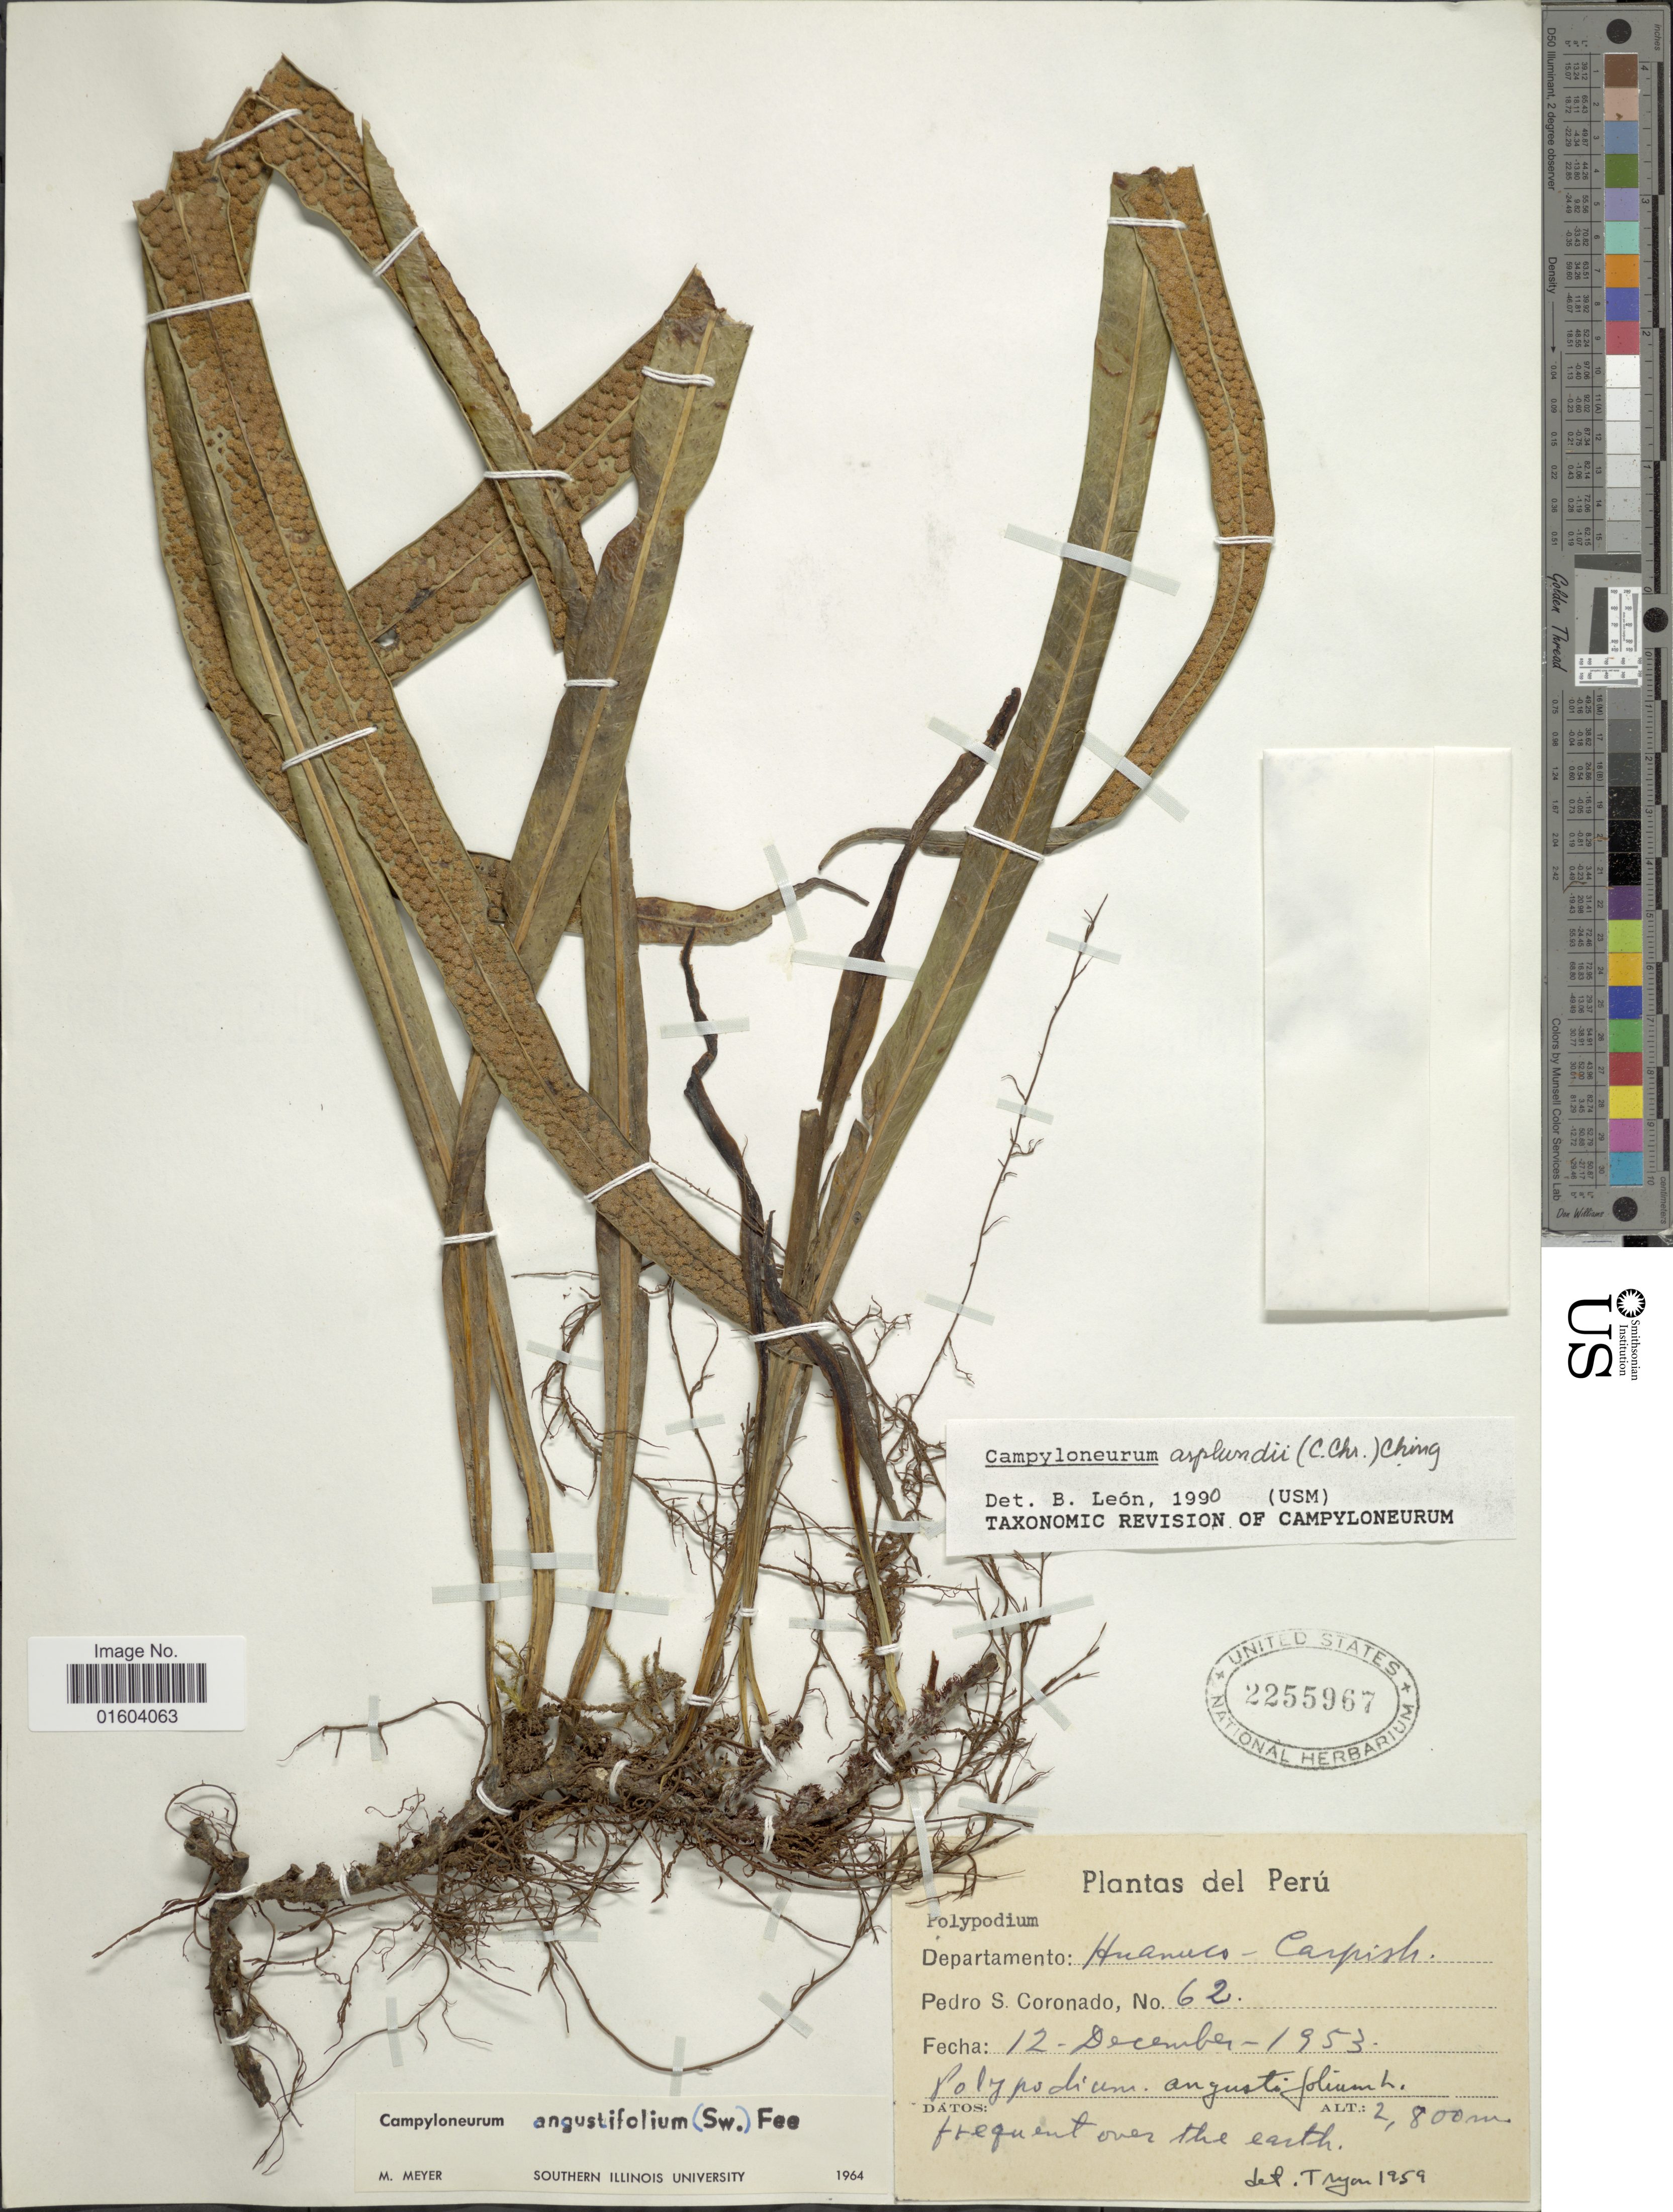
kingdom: Plantae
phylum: Tracheophyta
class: Polypodiopsida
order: Polypodiales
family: Polypodiaceae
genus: Campyloneurum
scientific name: Campyloneurum asplundii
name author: (C. Chr.) Ching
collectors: P. Coronado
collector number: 62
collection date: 1953-12-12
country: Peru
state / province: Huánuco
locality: Carpish, Departamento Huánuco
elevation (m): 2800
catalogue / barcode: US 2255967